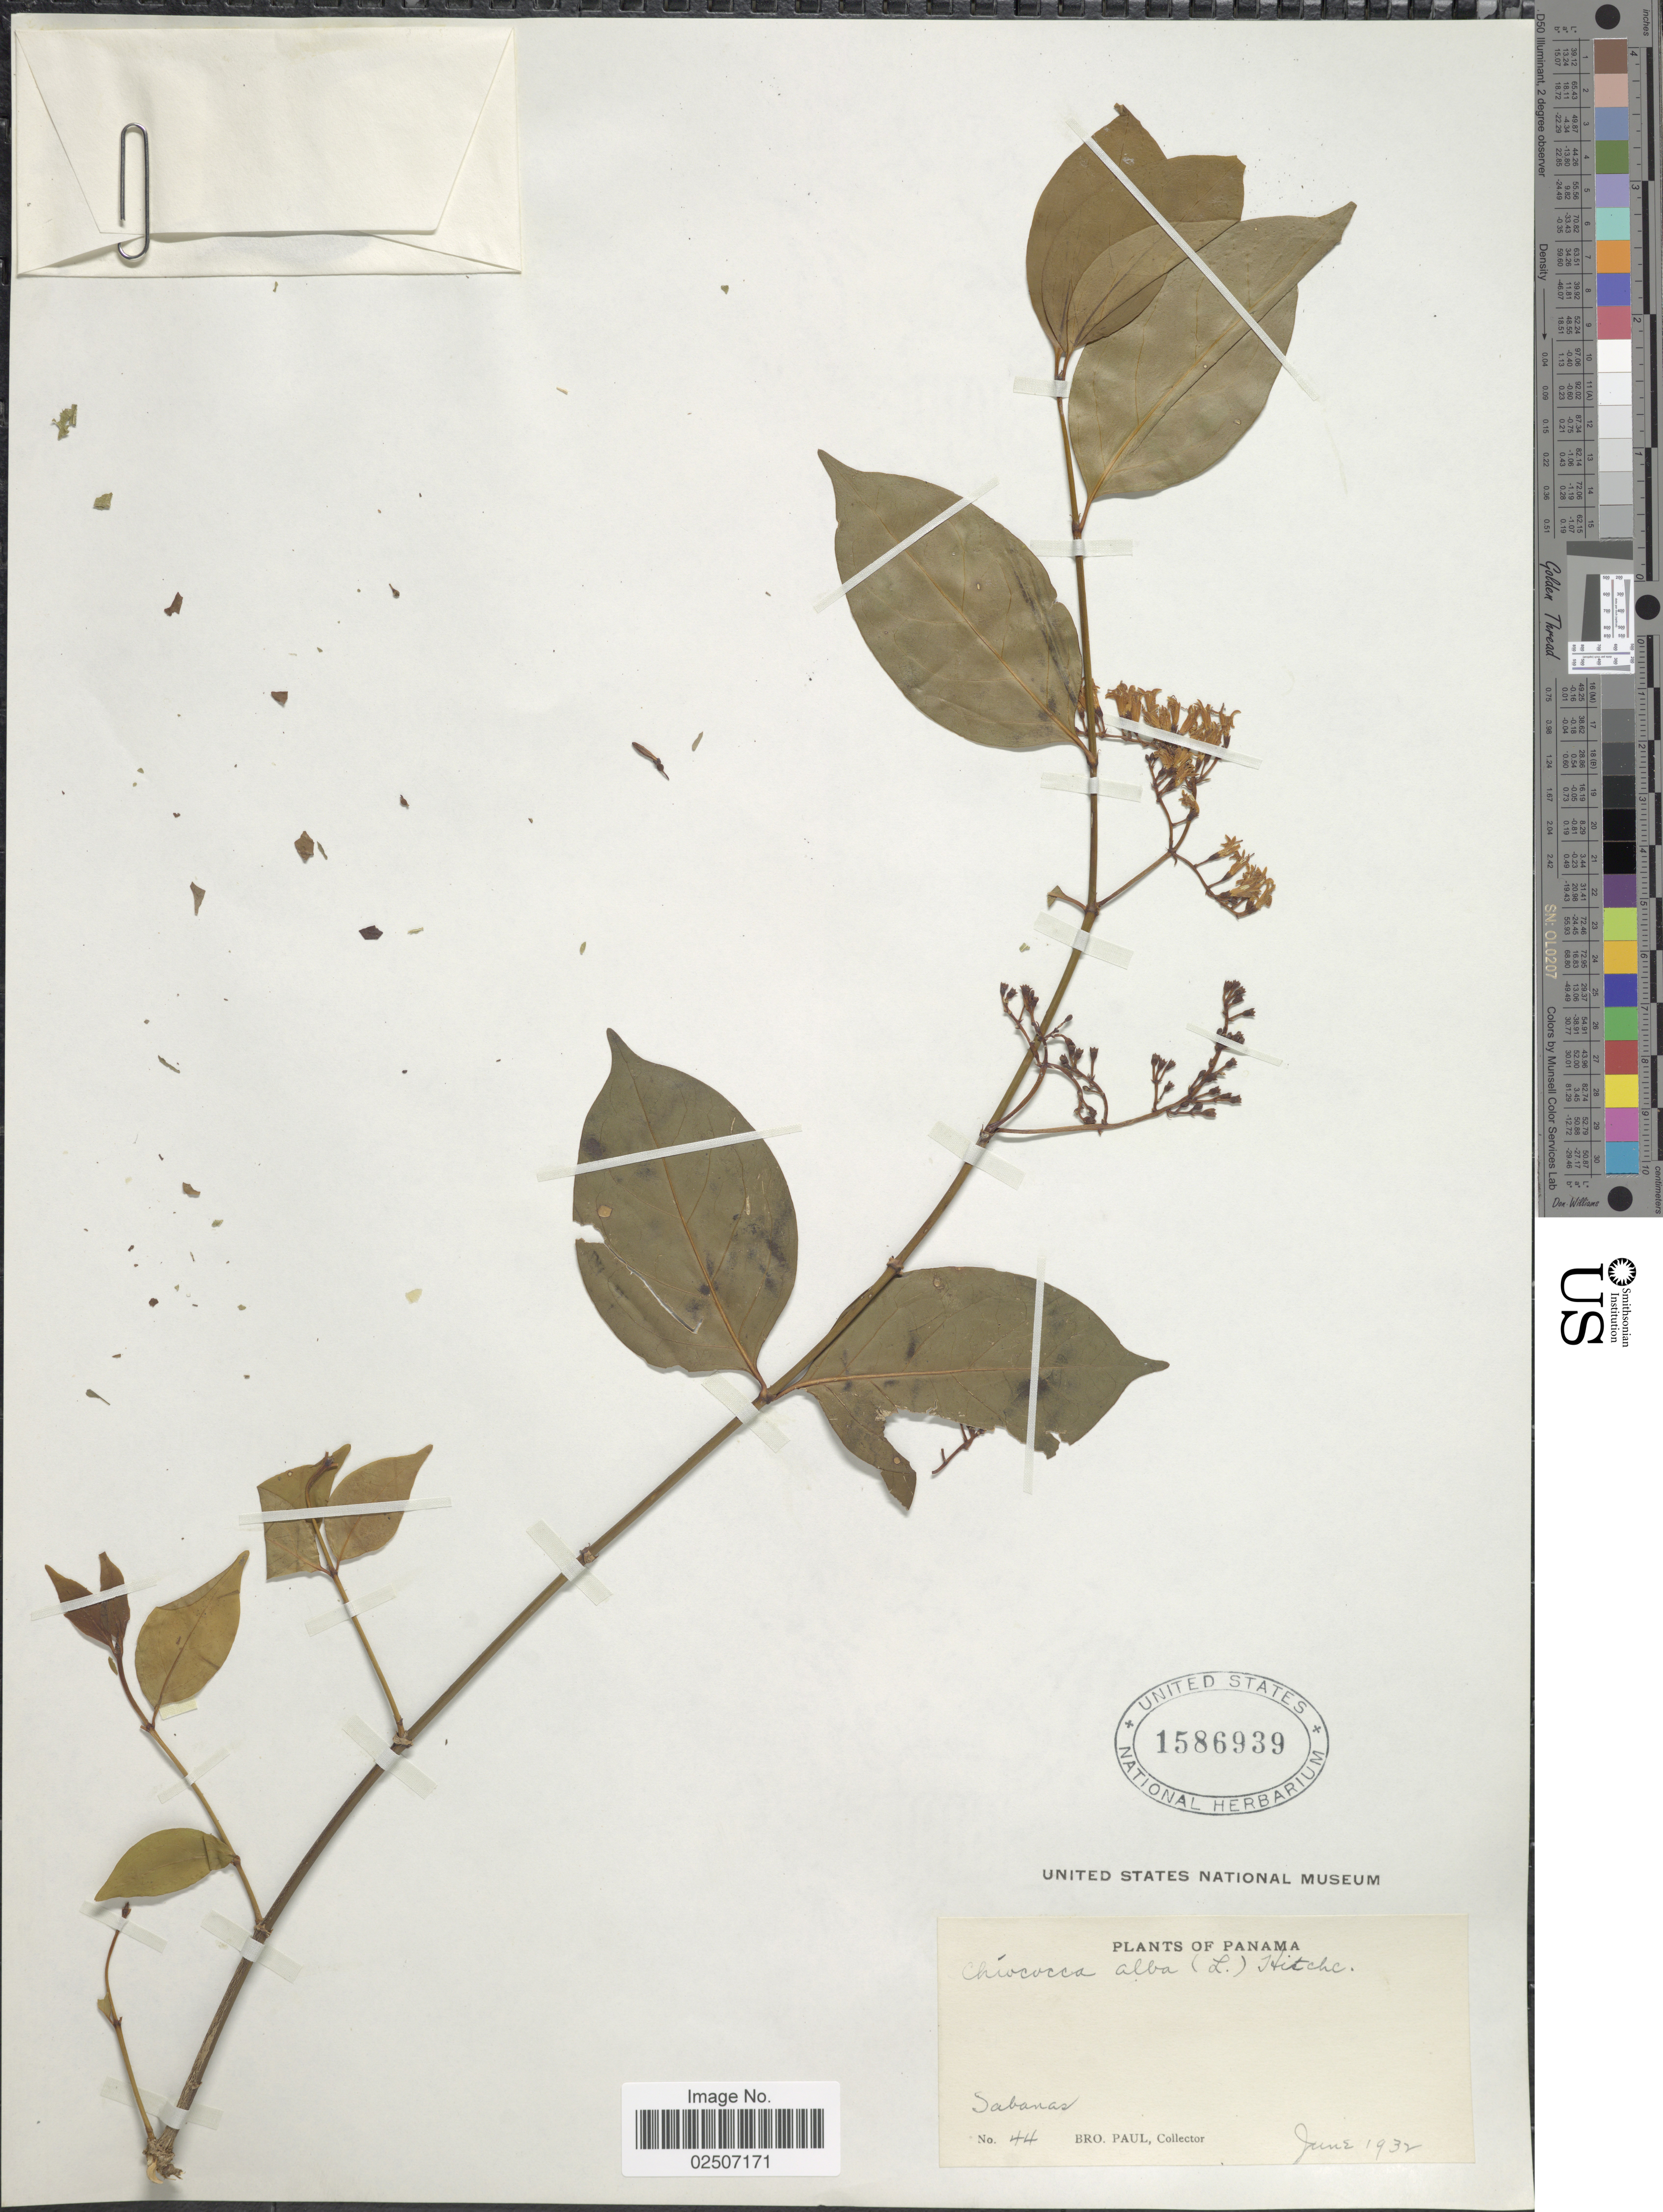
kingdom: Plantae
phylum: Tracheophyta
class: Magnoliopsida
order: Gentianales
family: Rubiaceae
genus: Chiococca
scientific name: Chiococca alba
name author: (L.) Hitchc.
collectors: B. Paul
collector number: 44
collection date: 1932-06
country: Panama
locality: Sabanas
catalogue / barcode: US 1586939